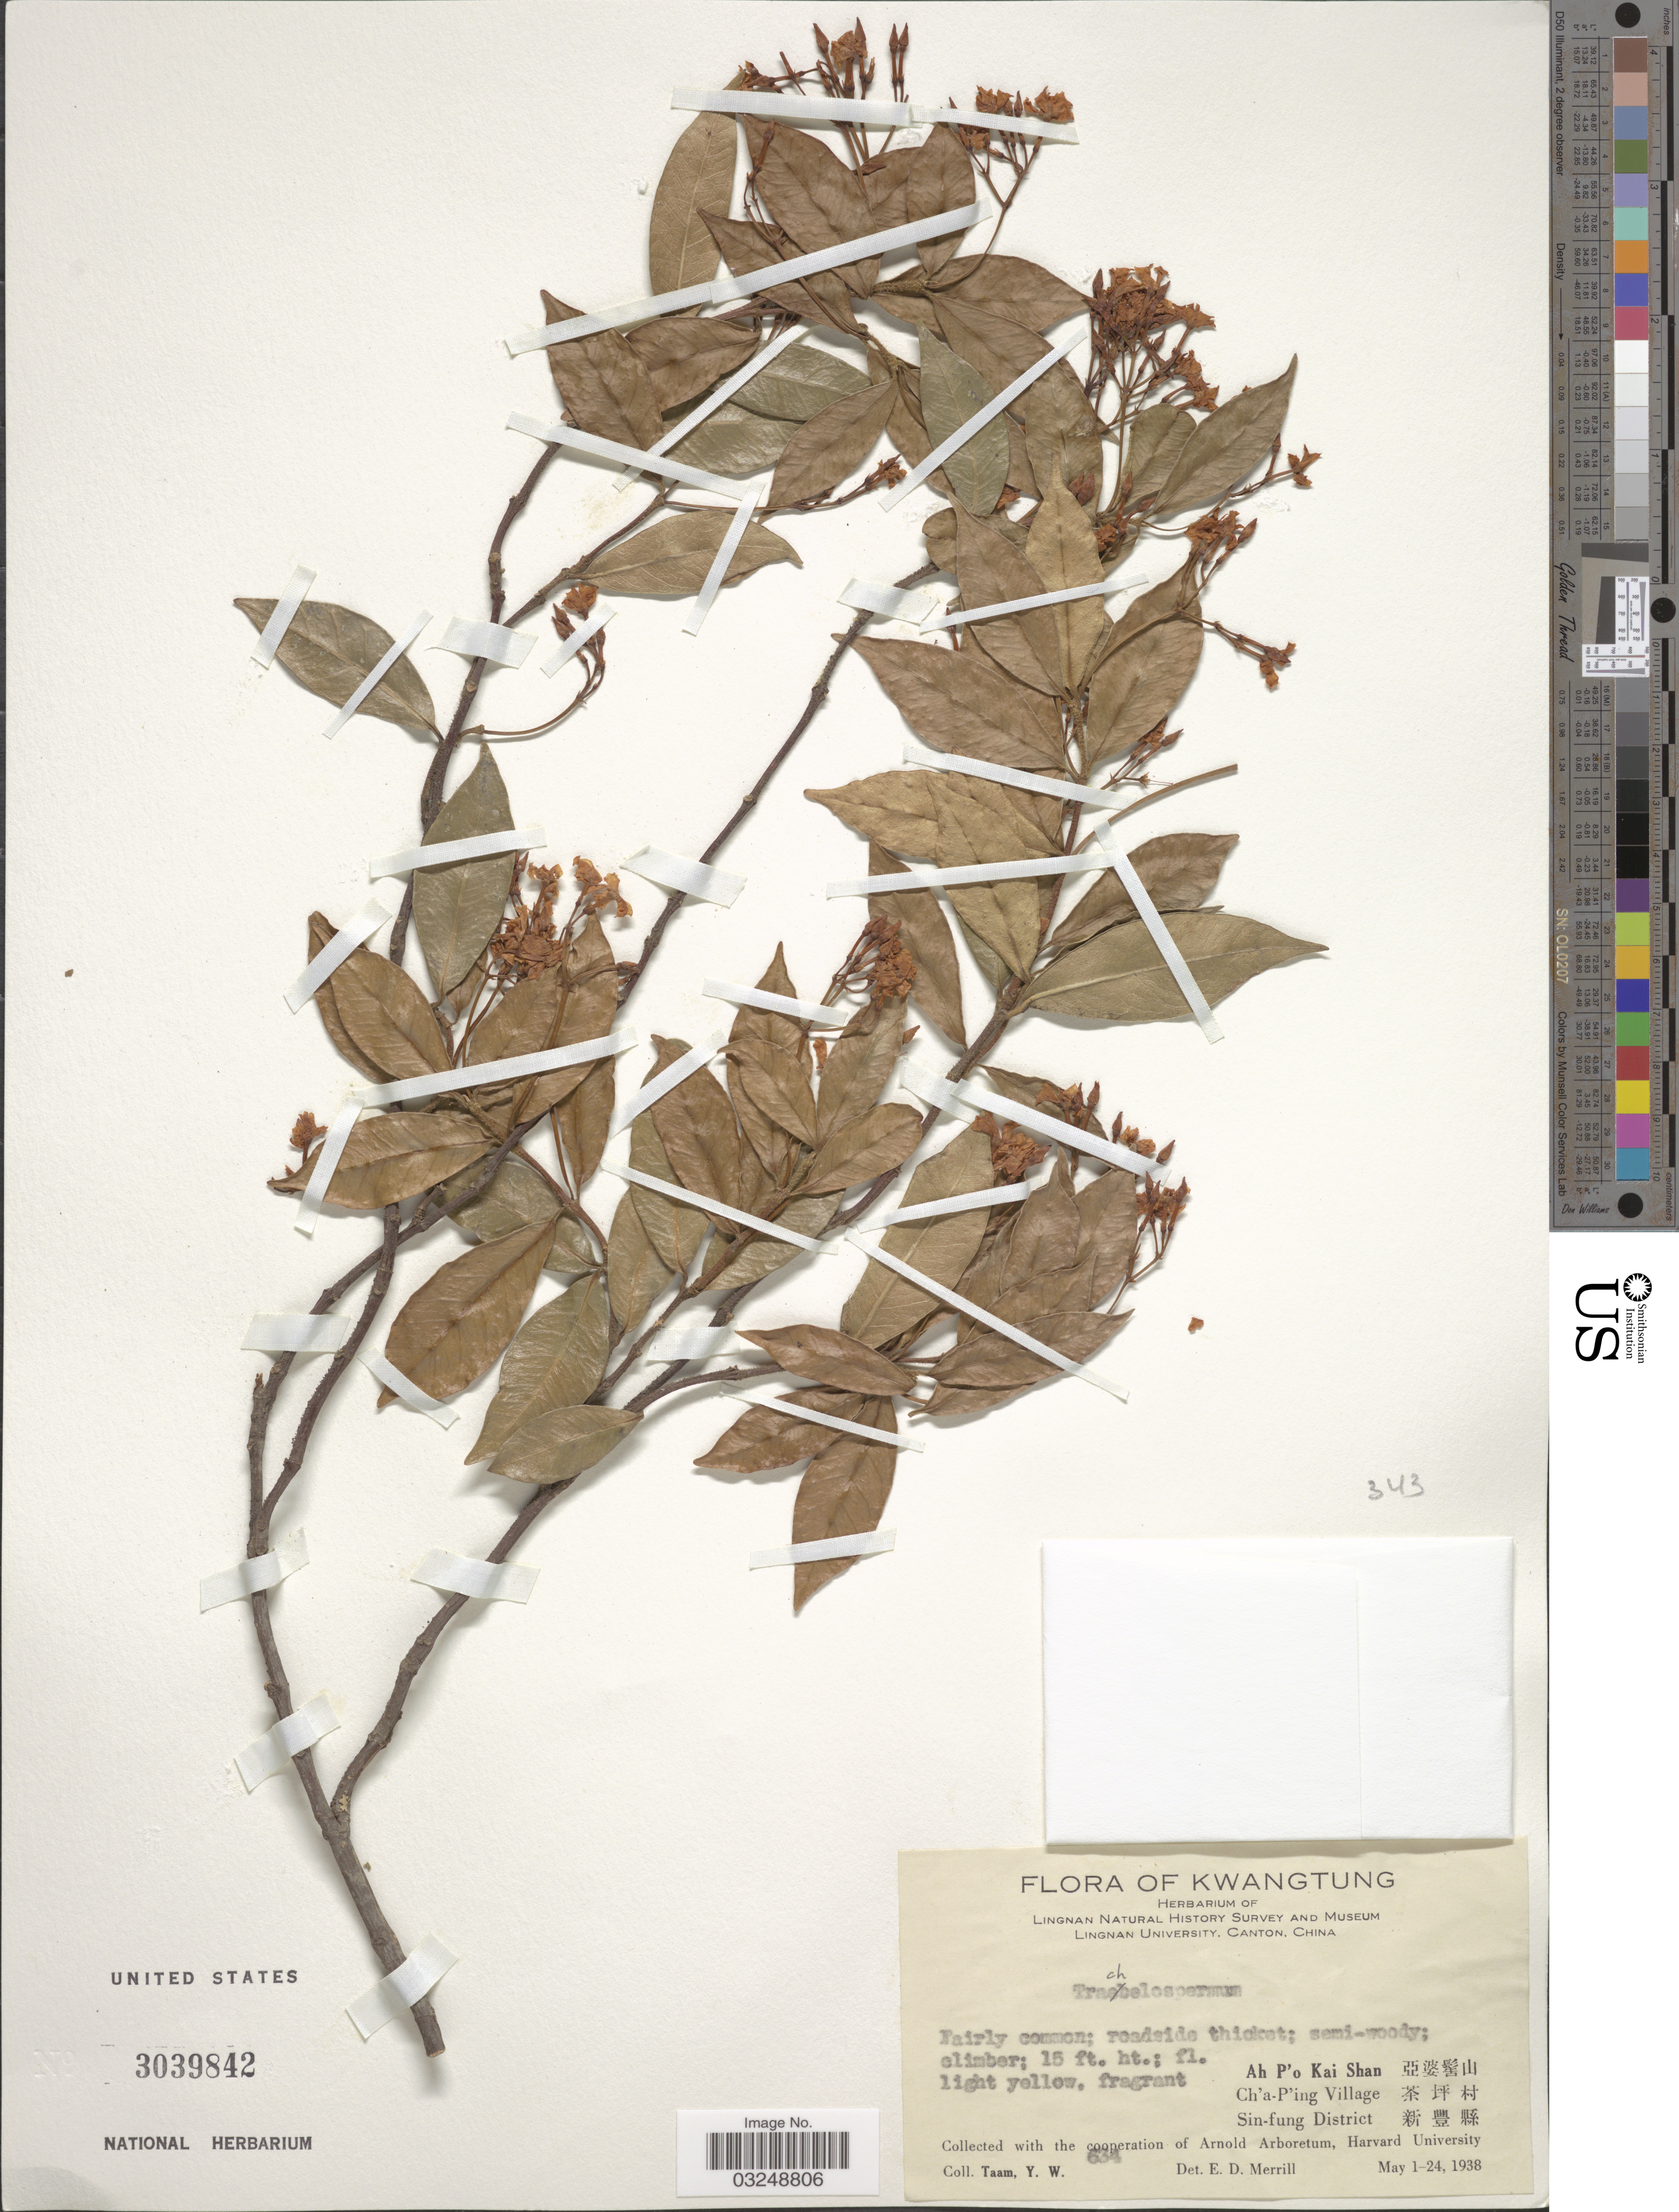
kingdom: Plantae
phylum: Tracheophyta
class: Magnoliopsida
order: Gentianales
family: Apocynaceae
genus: Trachelospermum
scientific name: Trachelospermum sp.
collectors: Y. W. Taam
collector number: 634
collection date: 1938-05-01/1938-05-24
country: China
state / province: Guangdong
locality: Kwangtung. Ah P'o Kai Shan X, Ch'a- P'ing Village X, Sin-fung District X.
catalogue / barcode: US 3039842